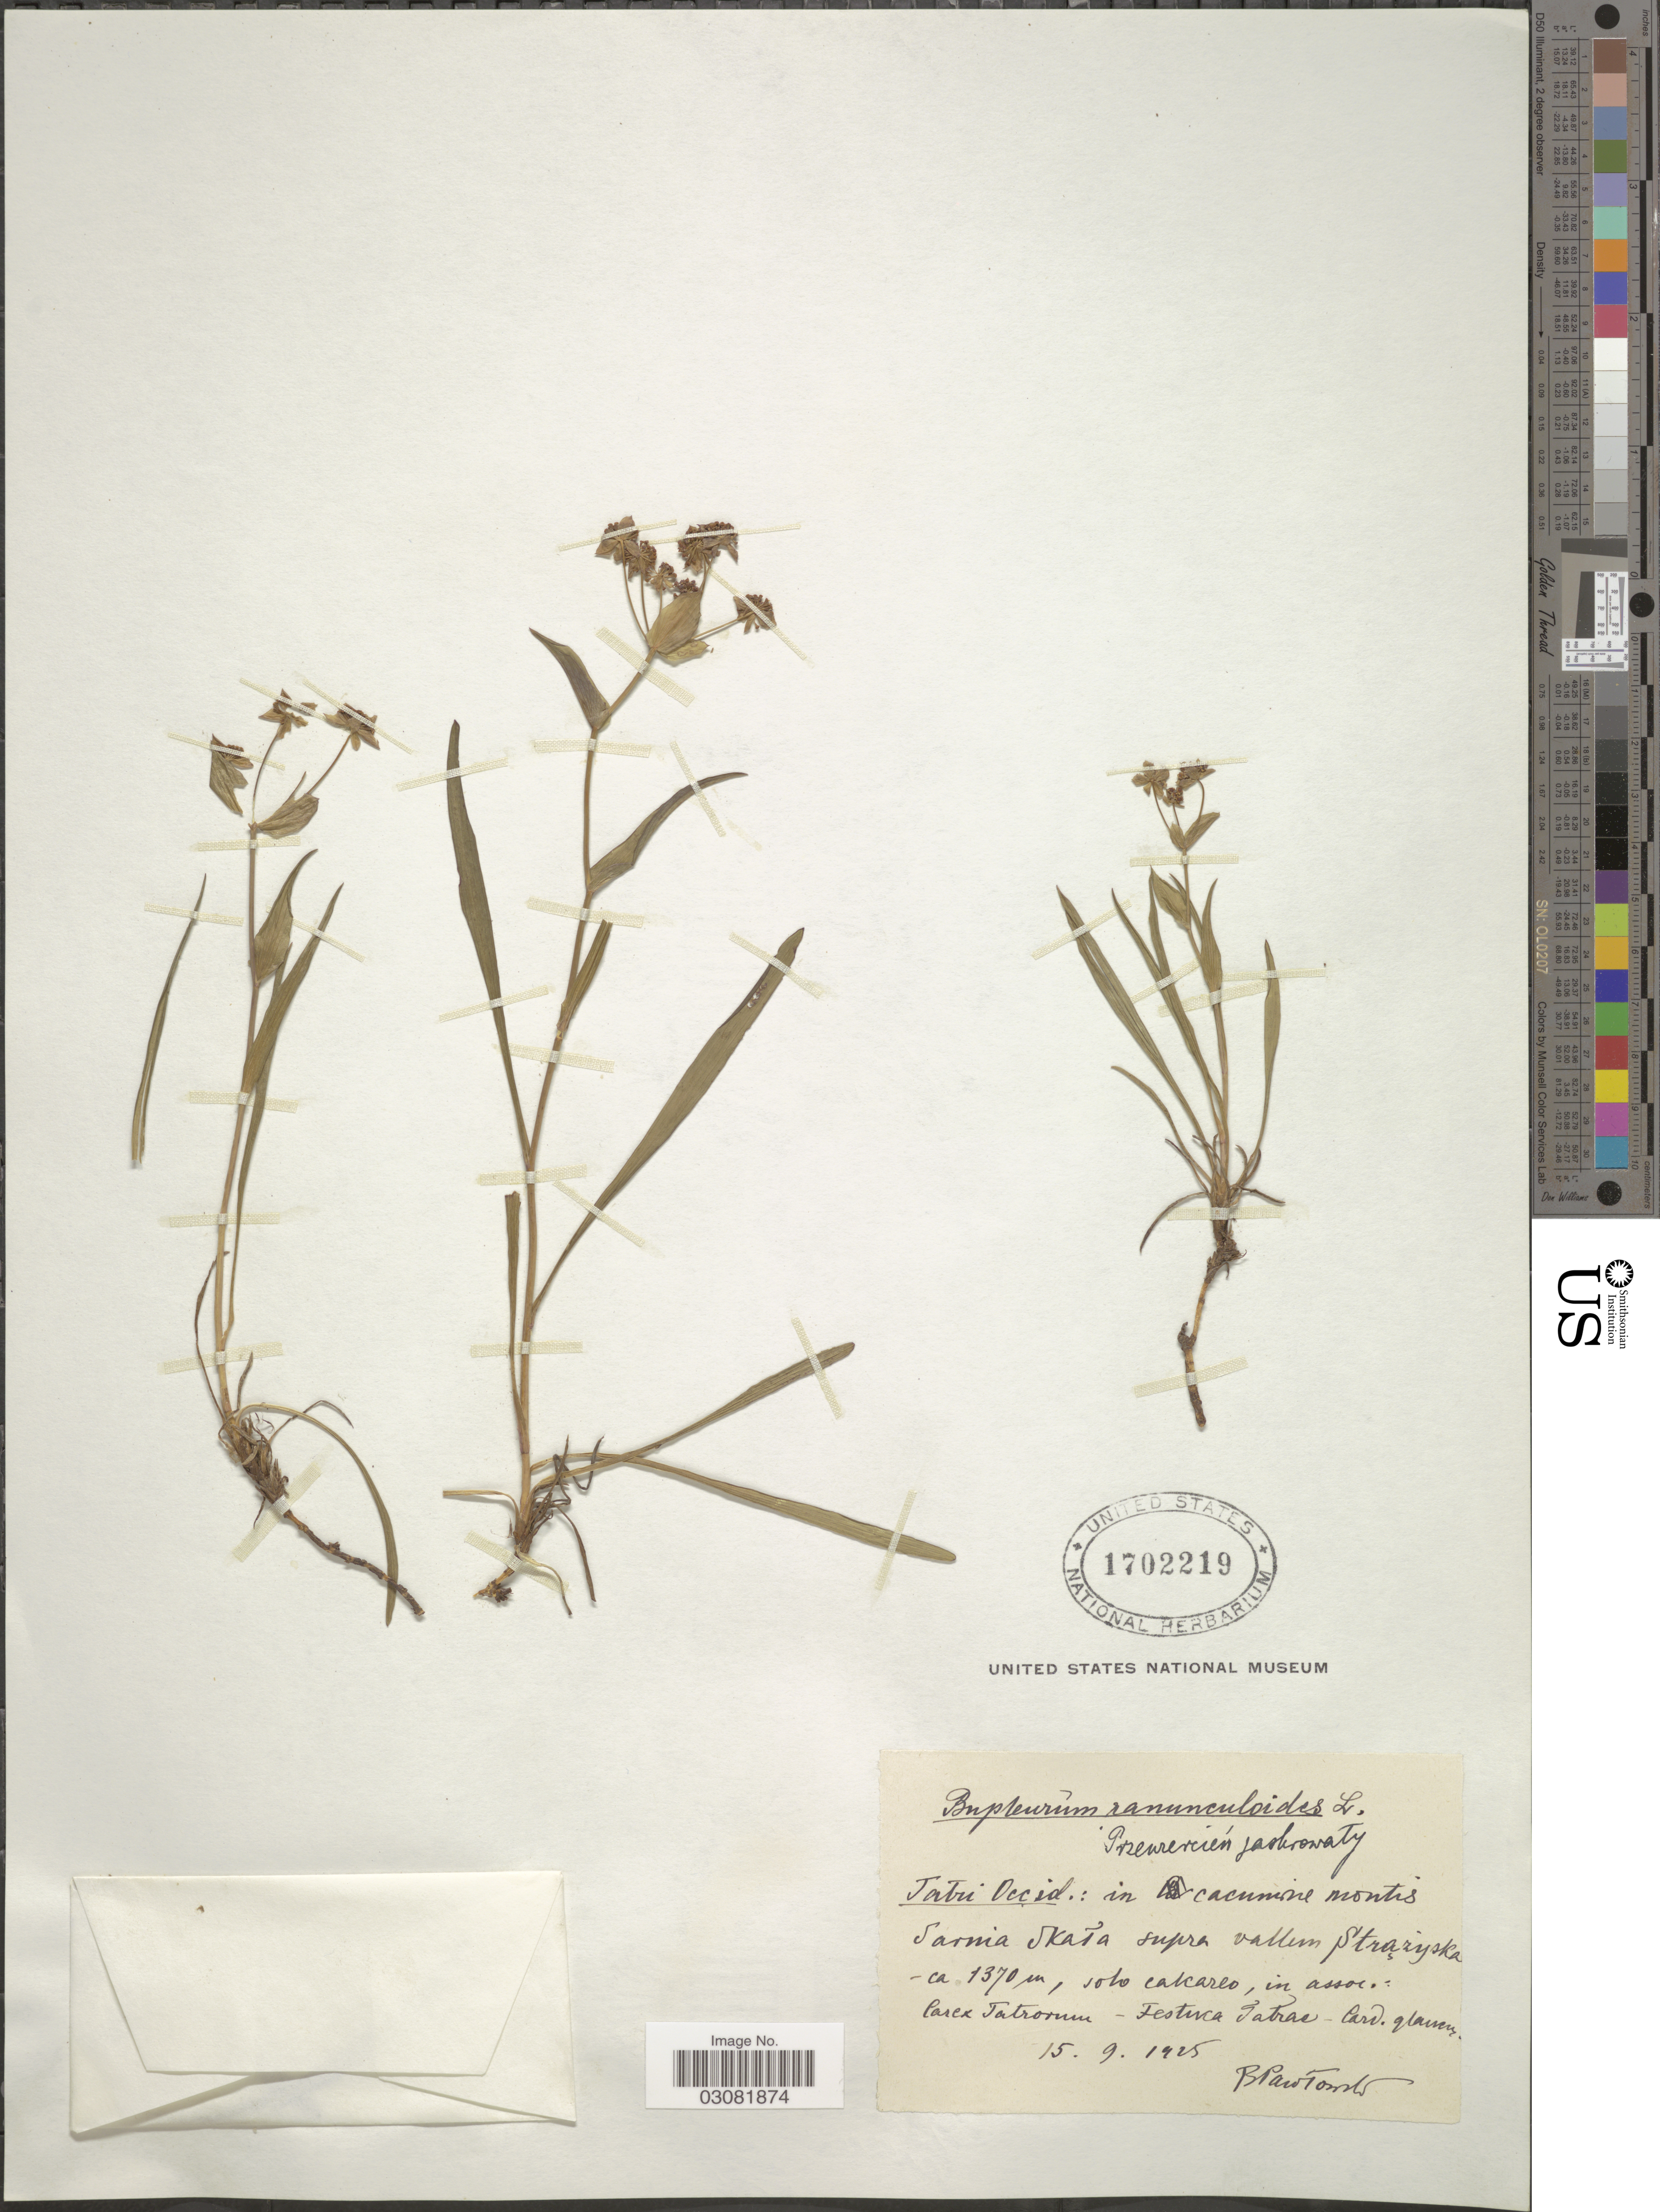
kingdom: Plantae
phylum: Tracheophyta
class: Magnoliopsida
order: Apiales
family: Apiaceae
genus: Bupleurum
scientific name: Bupleurum ranunculoides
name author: L.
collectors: B. Pawlowski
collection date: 1925-09-15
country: Poland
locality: Tabu Occid.: in cacumine montis Sarmia Skata supra vallem Strazyska.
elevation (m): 1370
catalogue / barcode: US 1702219